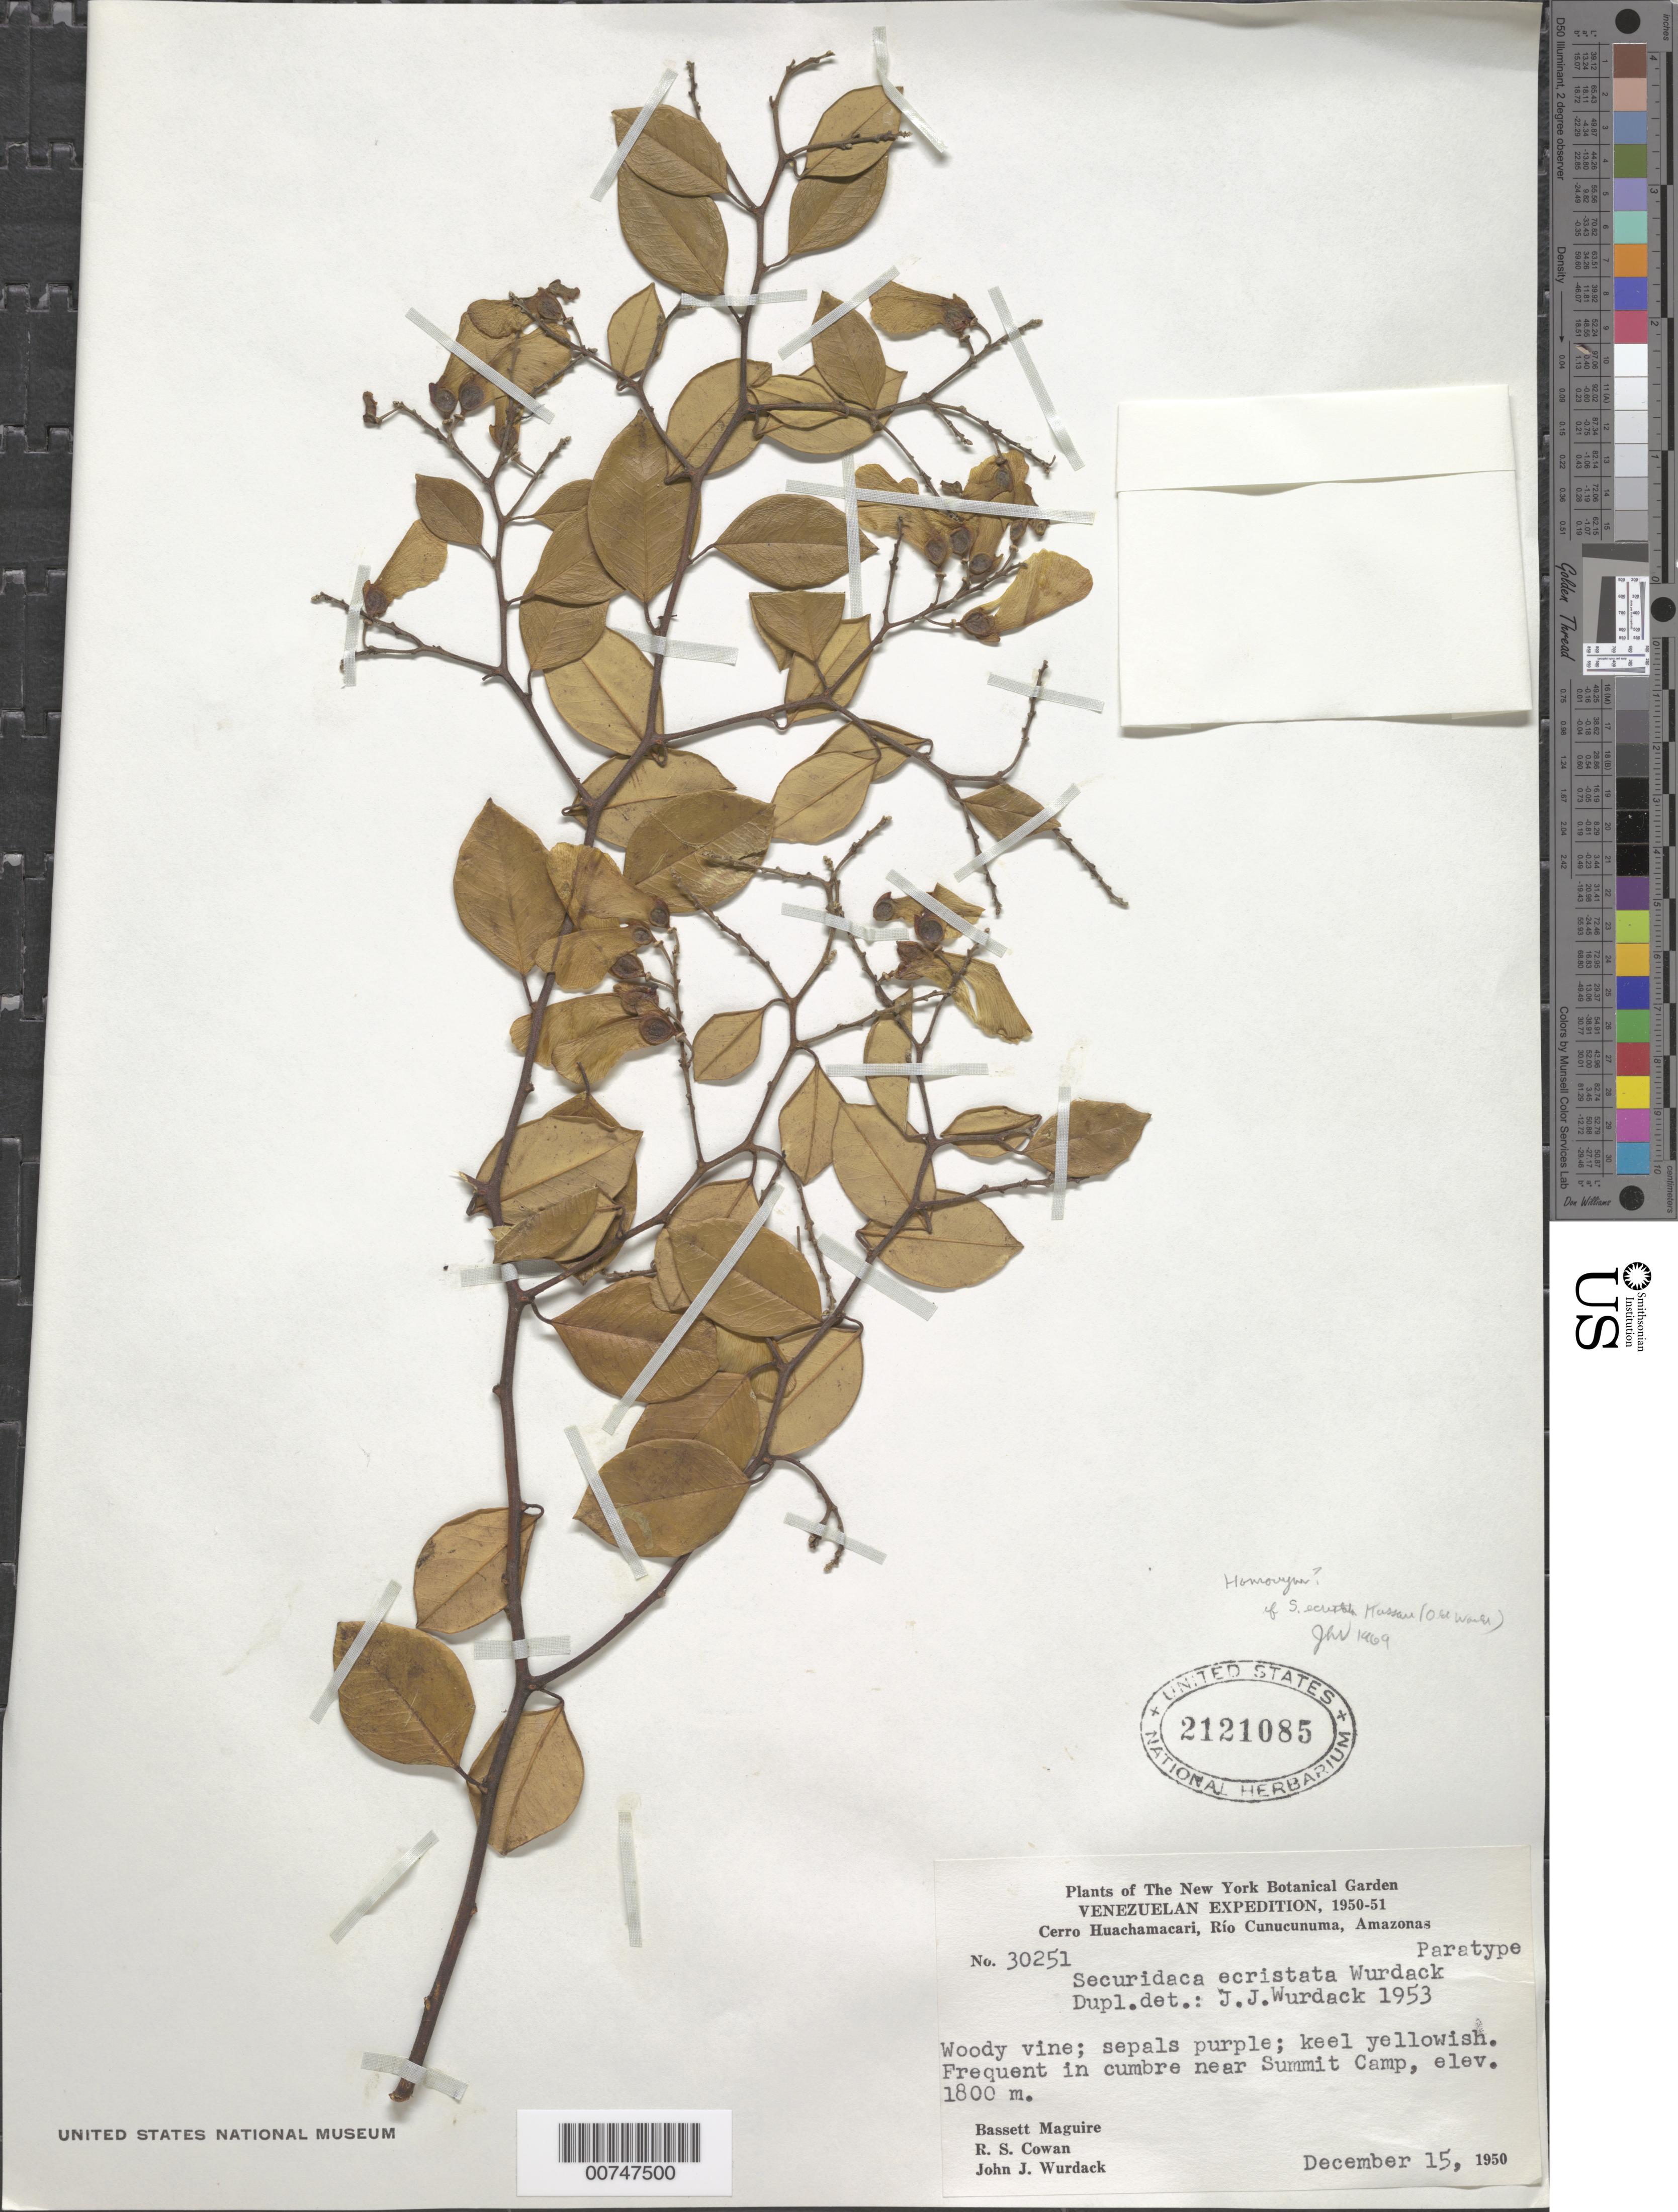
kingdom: Plantae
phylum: Tracheophyta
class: Magnoliopsida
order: Fabales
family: Polygalaceae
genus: Securidaca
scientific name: Securidaca cacumina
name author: Wurdack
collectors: B. Maguire, R. S. Cowan & J. J. Wurdack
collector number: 30251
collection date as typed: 15-Dec-50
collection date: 1950-12-15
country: Venezuela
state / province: Amazonas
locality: Cerro Huachamacari, Río Cunucunuma, near Summit Camp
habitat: Summit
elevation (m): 1800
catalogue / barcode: US 2121085